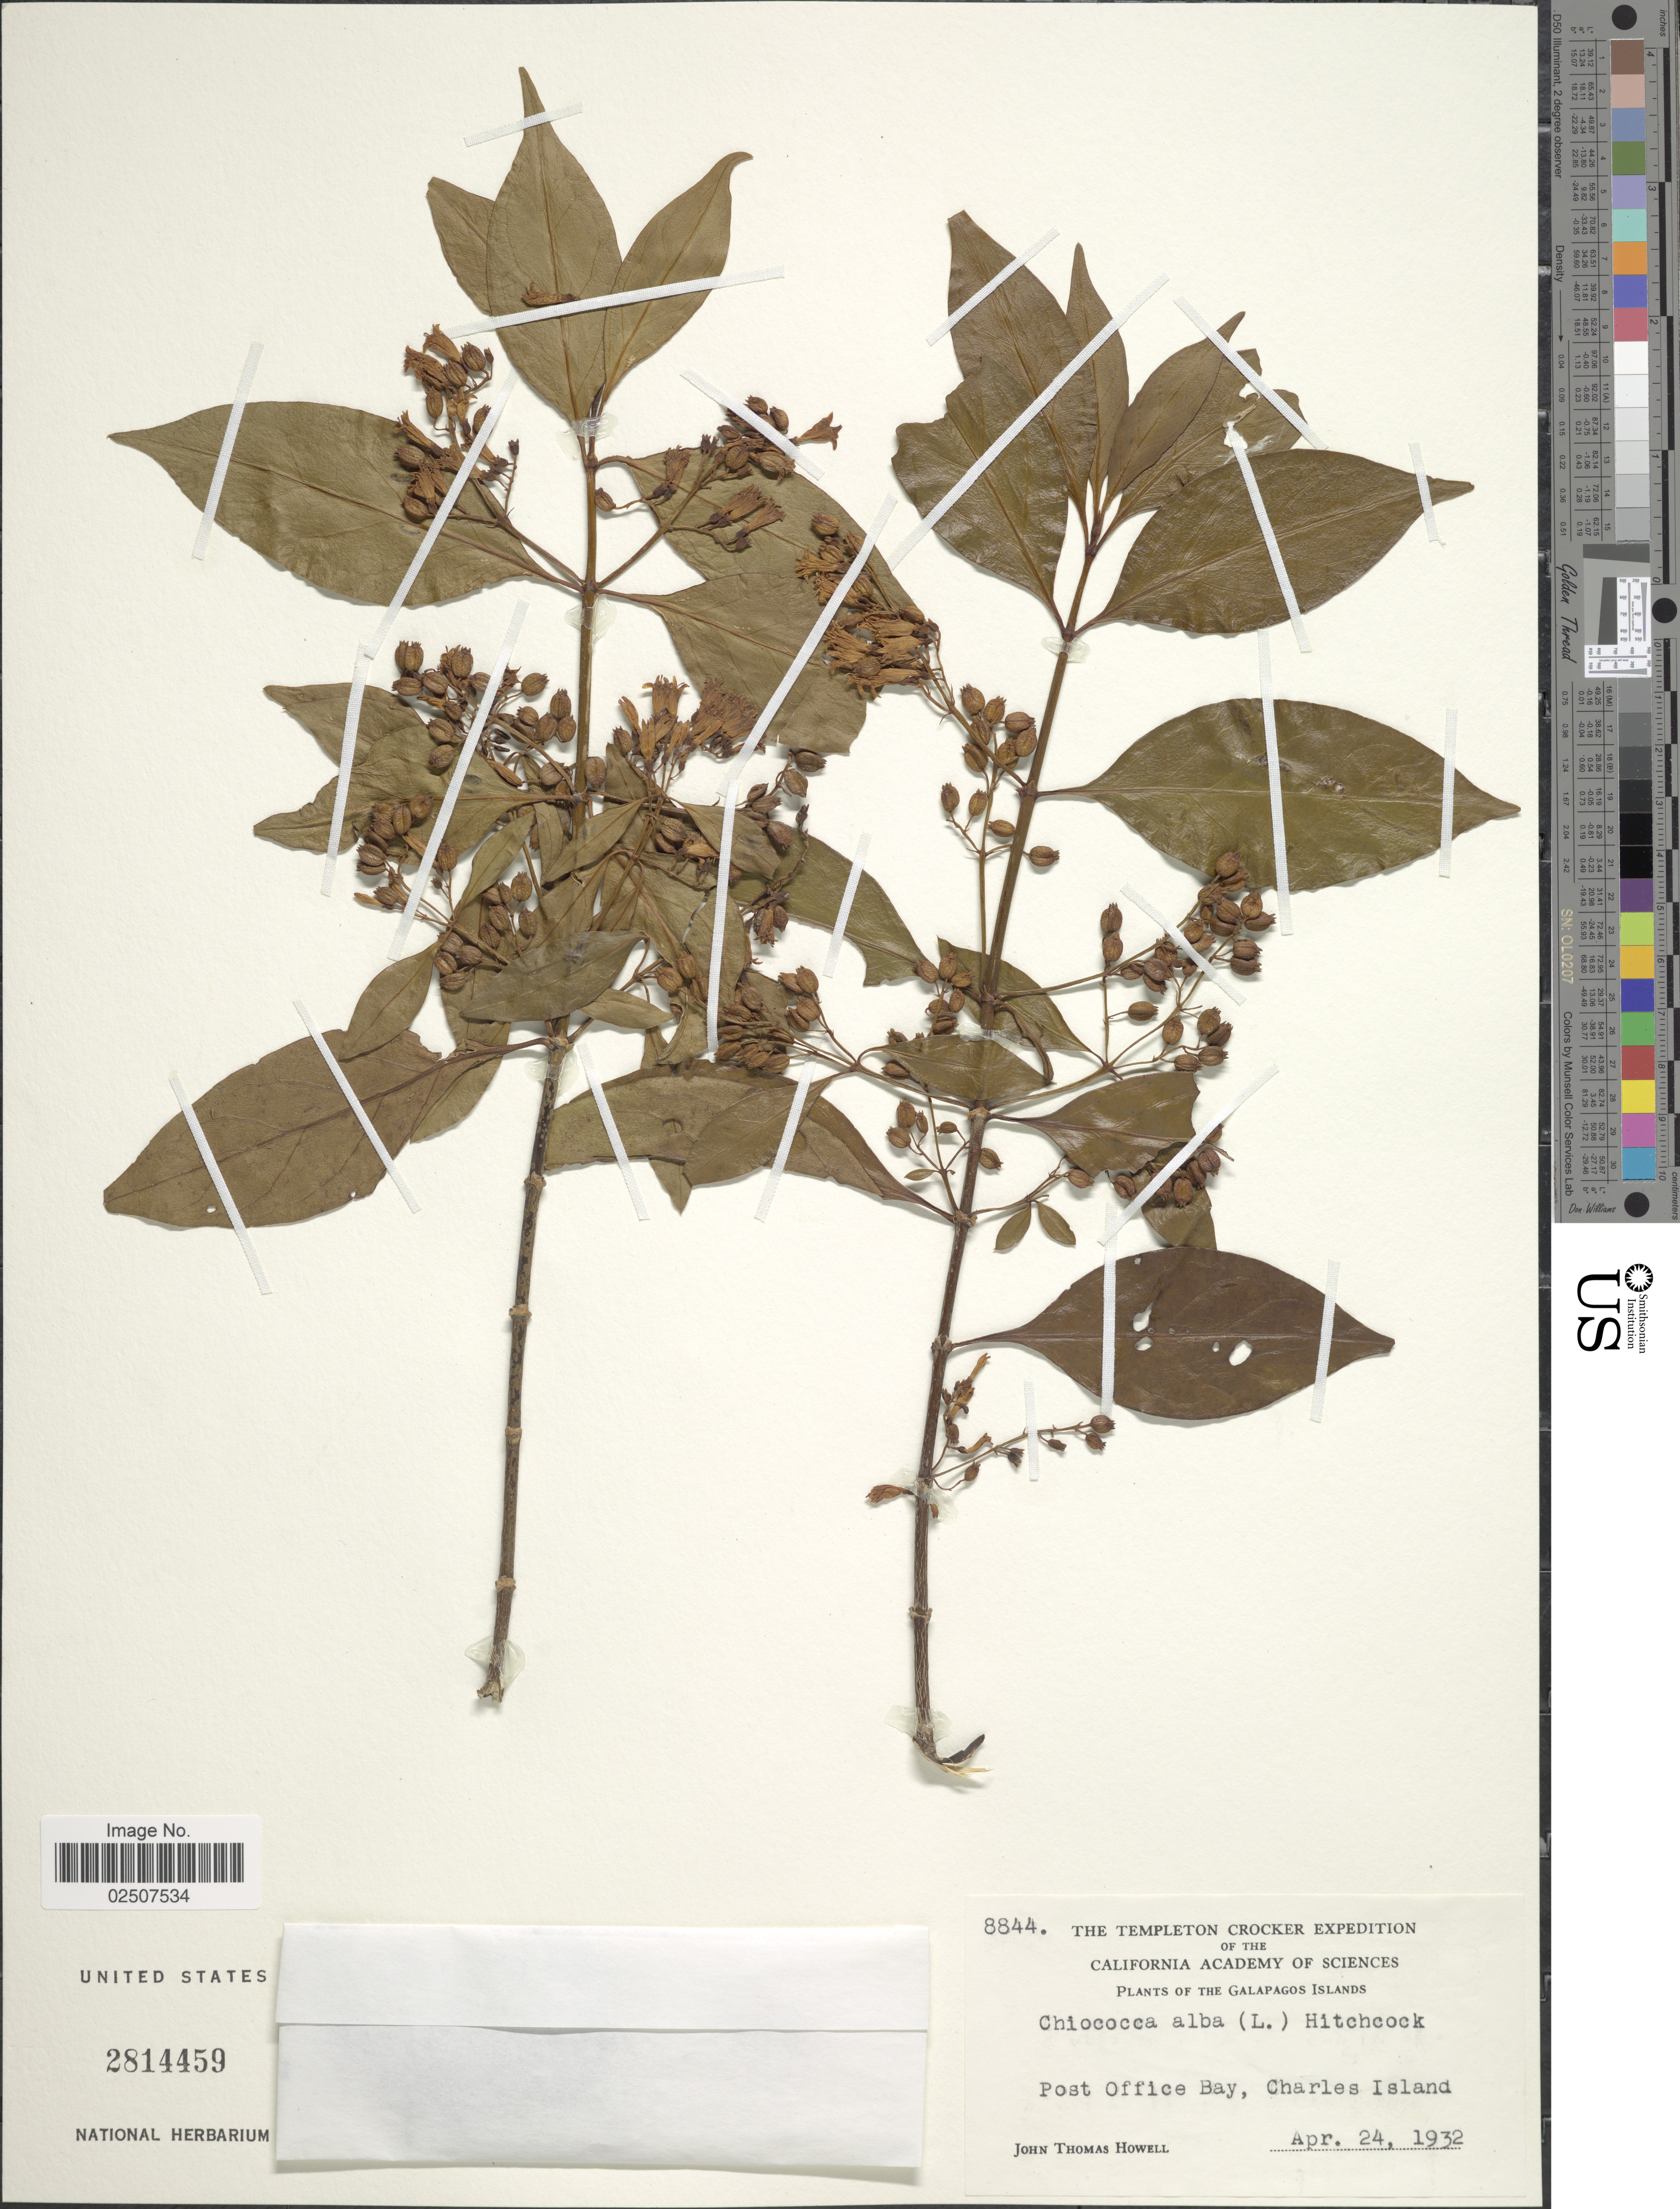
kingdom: Plantae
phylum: Tracheophyta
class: Magnoliopsida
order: Gentianales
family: Rubiaceae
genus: Chiococca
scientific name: Chiococca alba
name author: (L.) Hitchc.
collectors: J. T. Howell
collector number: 8844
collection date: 1932-04-24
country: Ecuador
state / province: Colón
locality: Galapagos Islands. Post Office Bay, Charles Island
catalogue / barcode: US 2814459